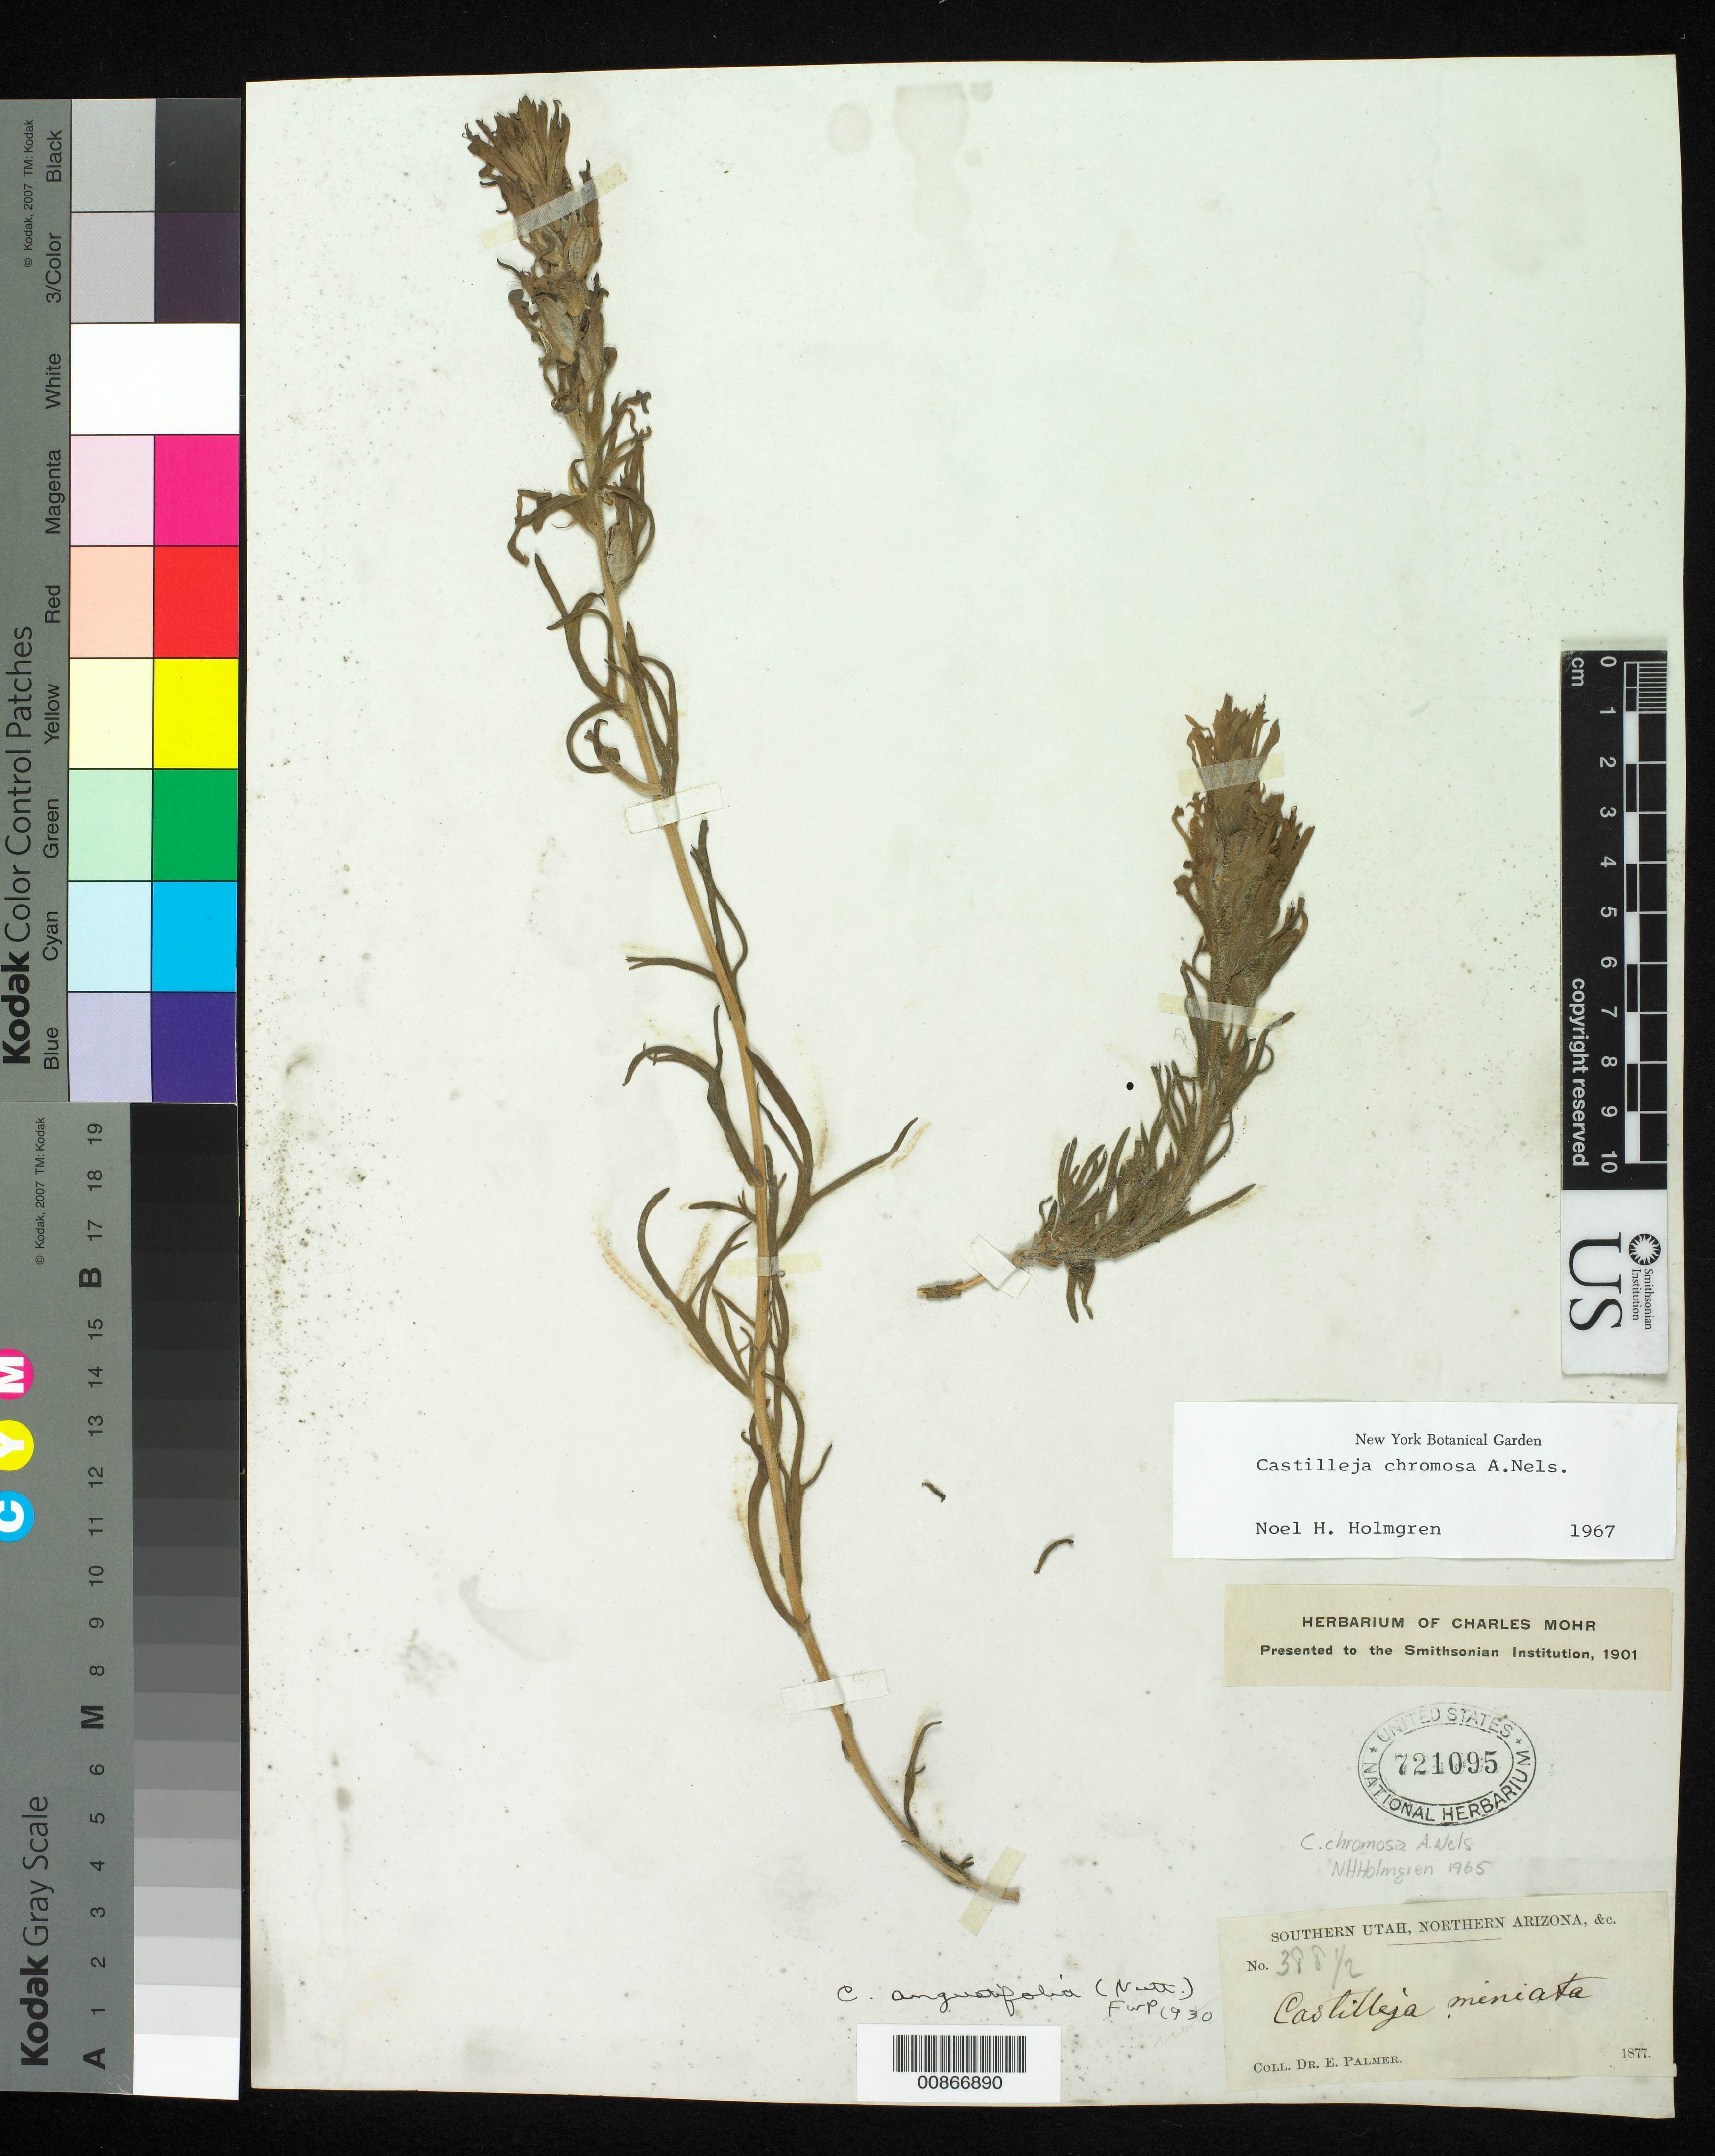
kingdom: Plantae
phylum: Tracheophyta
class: Magnoliopsida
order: Lamiales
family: Orobanchaceae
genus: Castilleja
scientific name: Castilleja chromosa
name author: A. Nelson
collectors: E. Palmer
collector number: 388½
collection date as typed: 1877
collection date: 1877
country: United States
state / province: Arizona / Utah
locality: Southern Utah, Northern Arizona, & c.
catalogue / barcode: US 721095